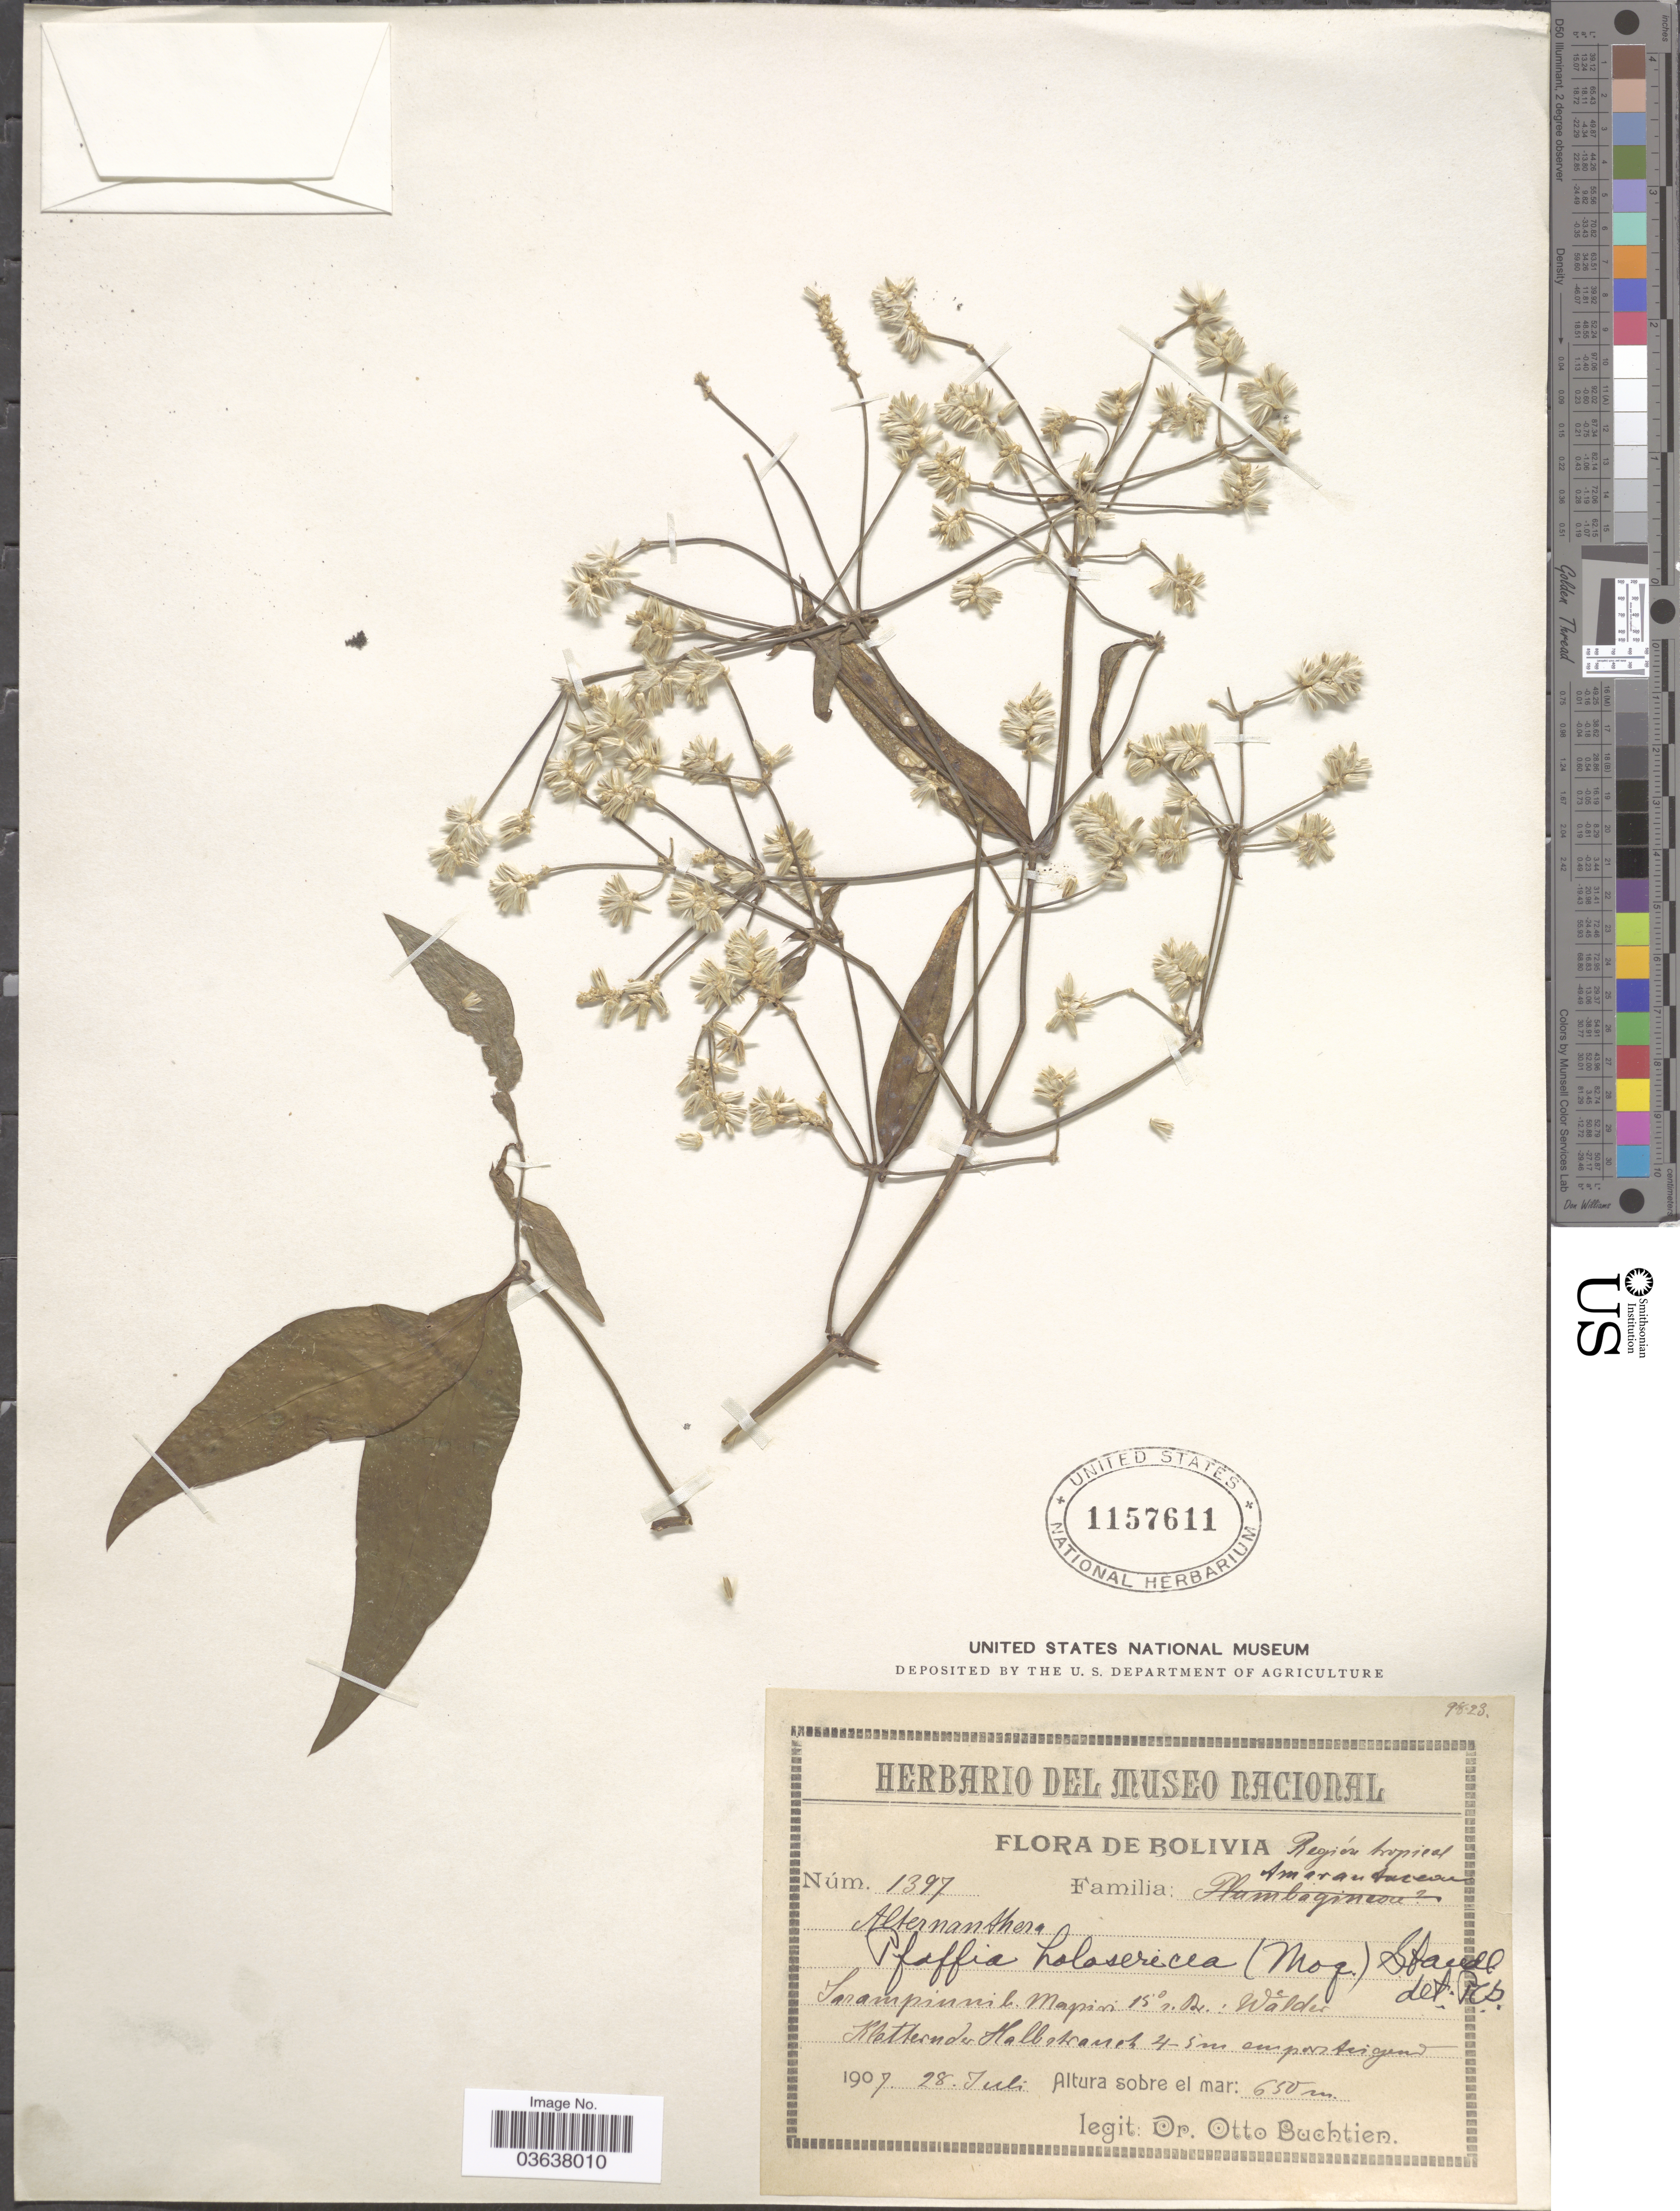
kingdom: Plantae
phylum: Tracheophyta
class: Magnoliopsida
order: Caryophyllales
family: Amaranthaceae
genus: Gomphrena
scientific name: Gomphrena holosericea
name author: (Mart.) Moq.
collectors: O. Buchtien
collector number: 1397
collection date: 1907-07-28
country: Bolivia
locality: Región tropical. Sarampinni b. Mapiri 15° n. Br.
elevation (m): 650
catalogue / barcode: US 1157611